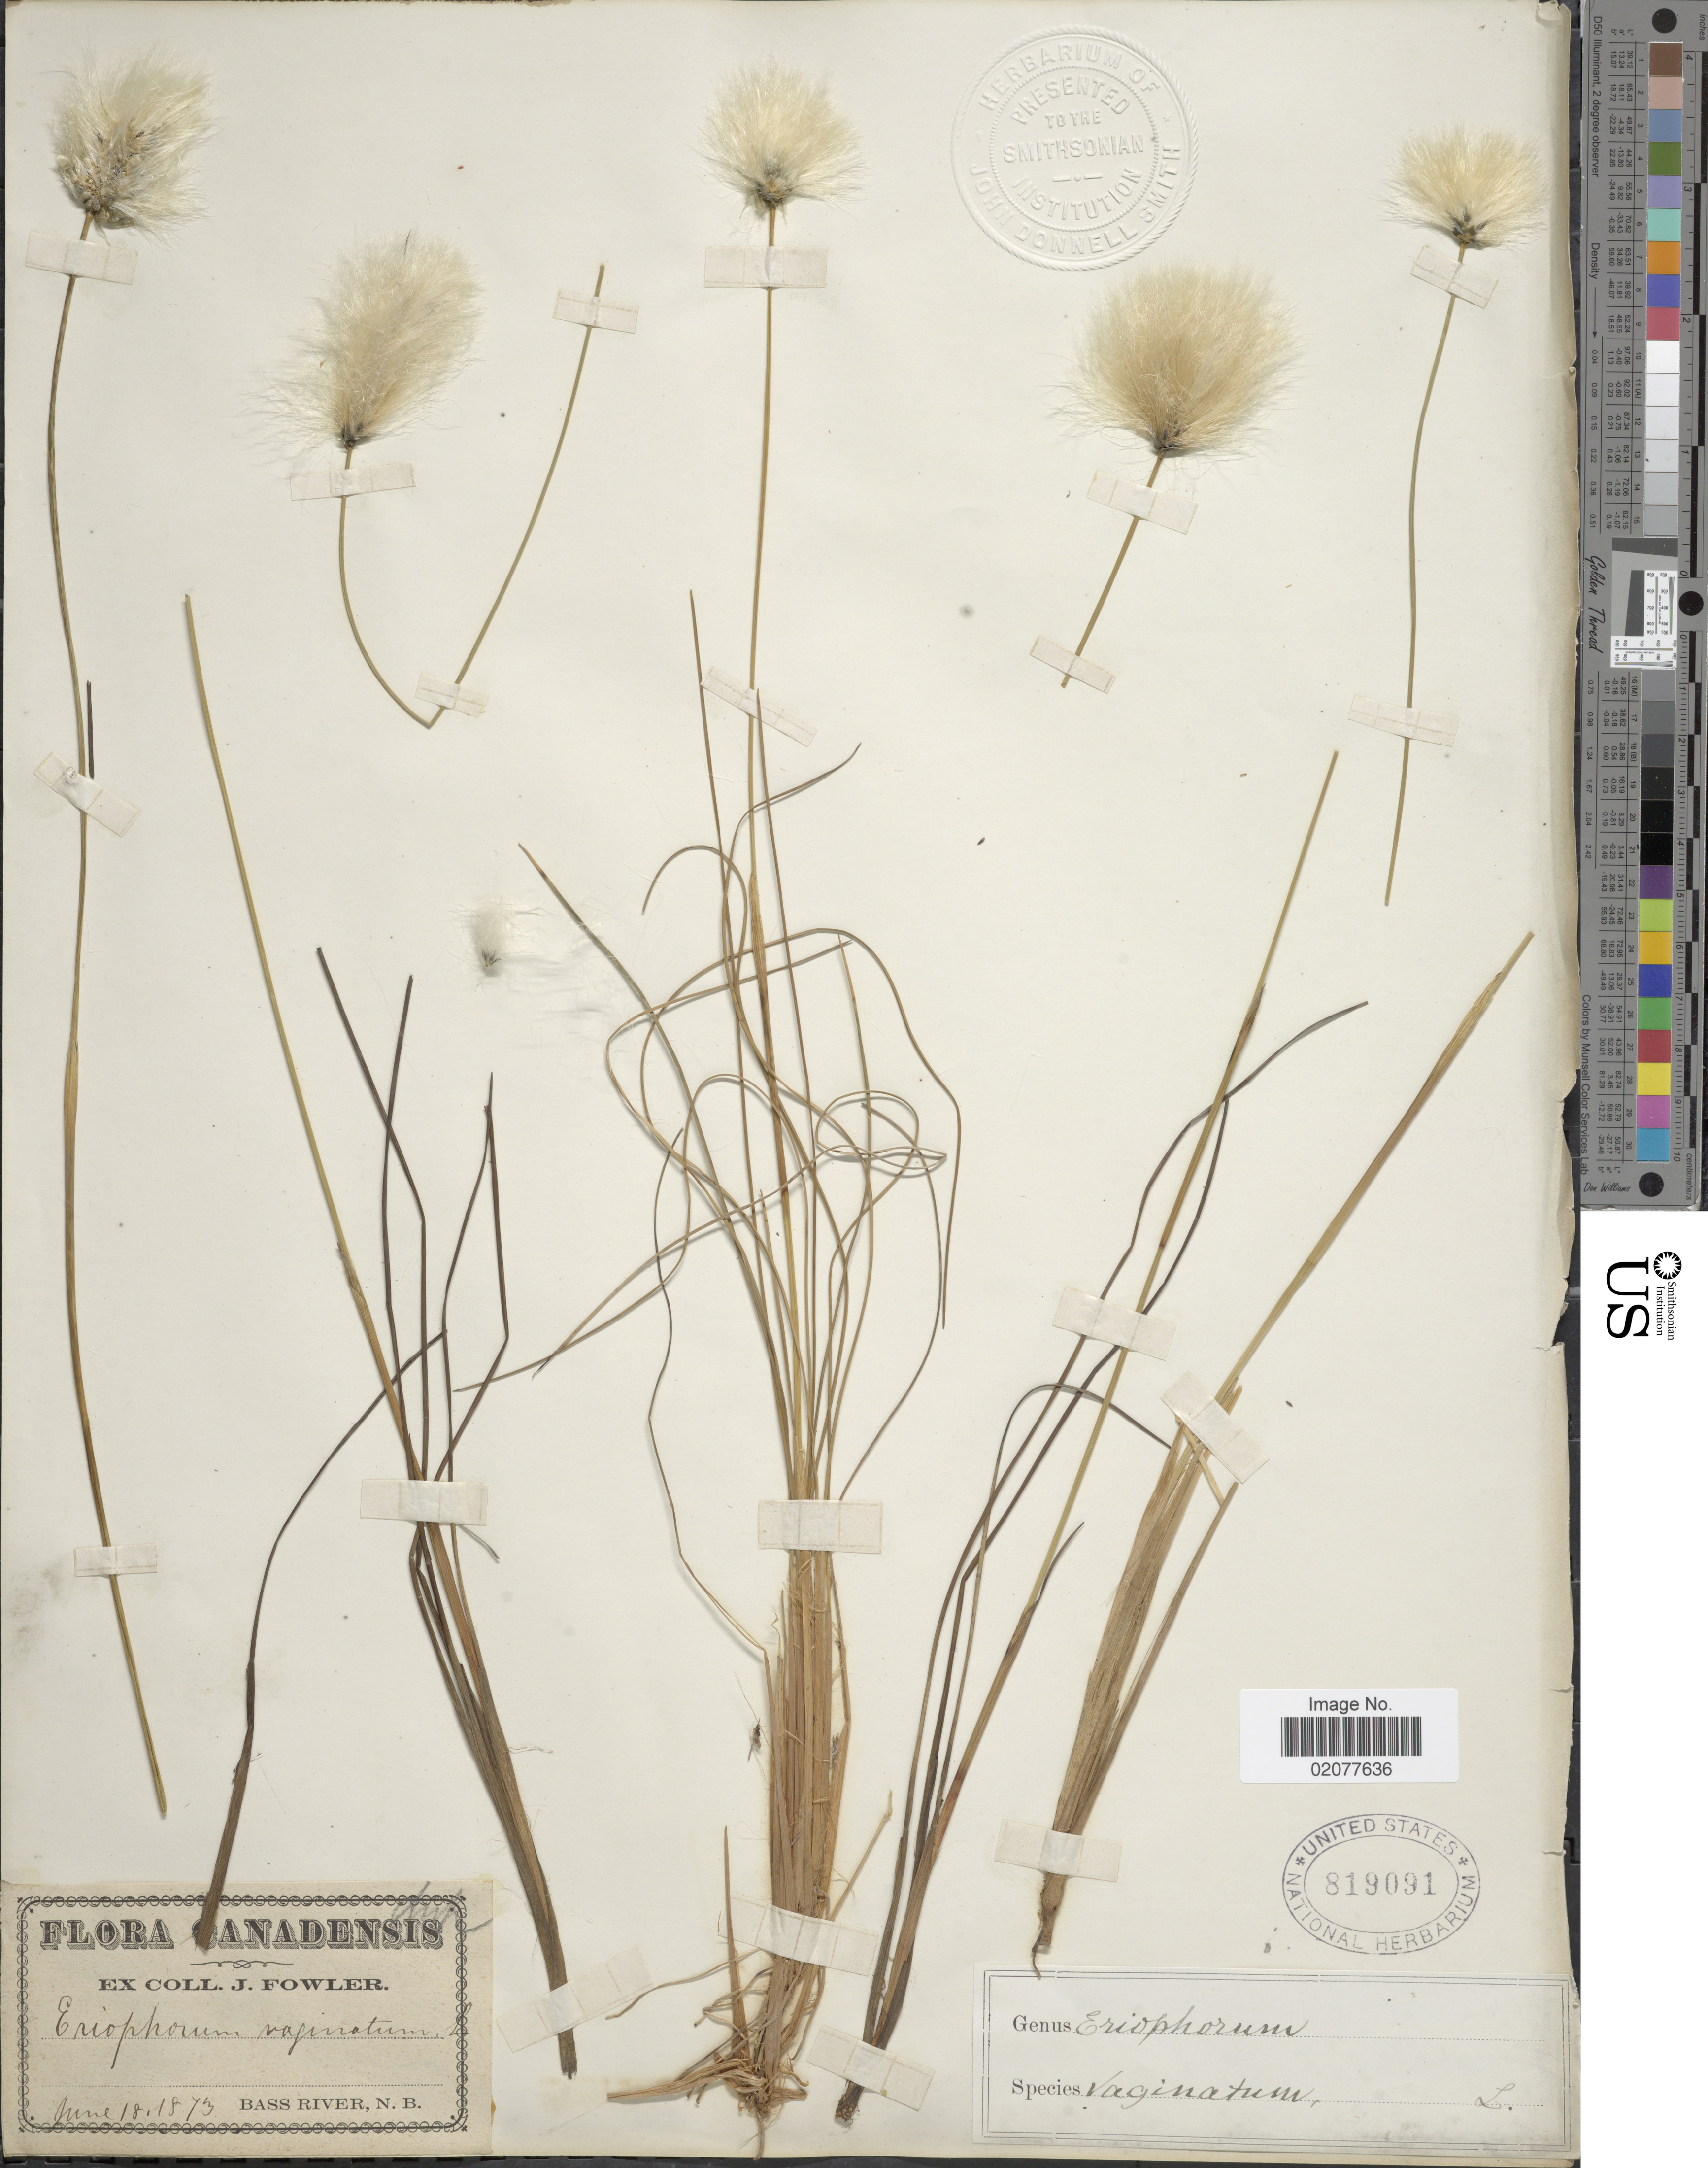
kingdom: Plantae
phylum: Tracheophyta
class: Liliopsida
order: Poales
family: Cyperaceae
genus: Eriophorum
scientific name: Eriophorum spissum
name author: Fernald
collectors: J. P. Fowler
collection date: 1873-06-18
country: Canada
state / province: New Brunswick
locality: Canadensis, Bass River.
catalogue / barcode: US 819091